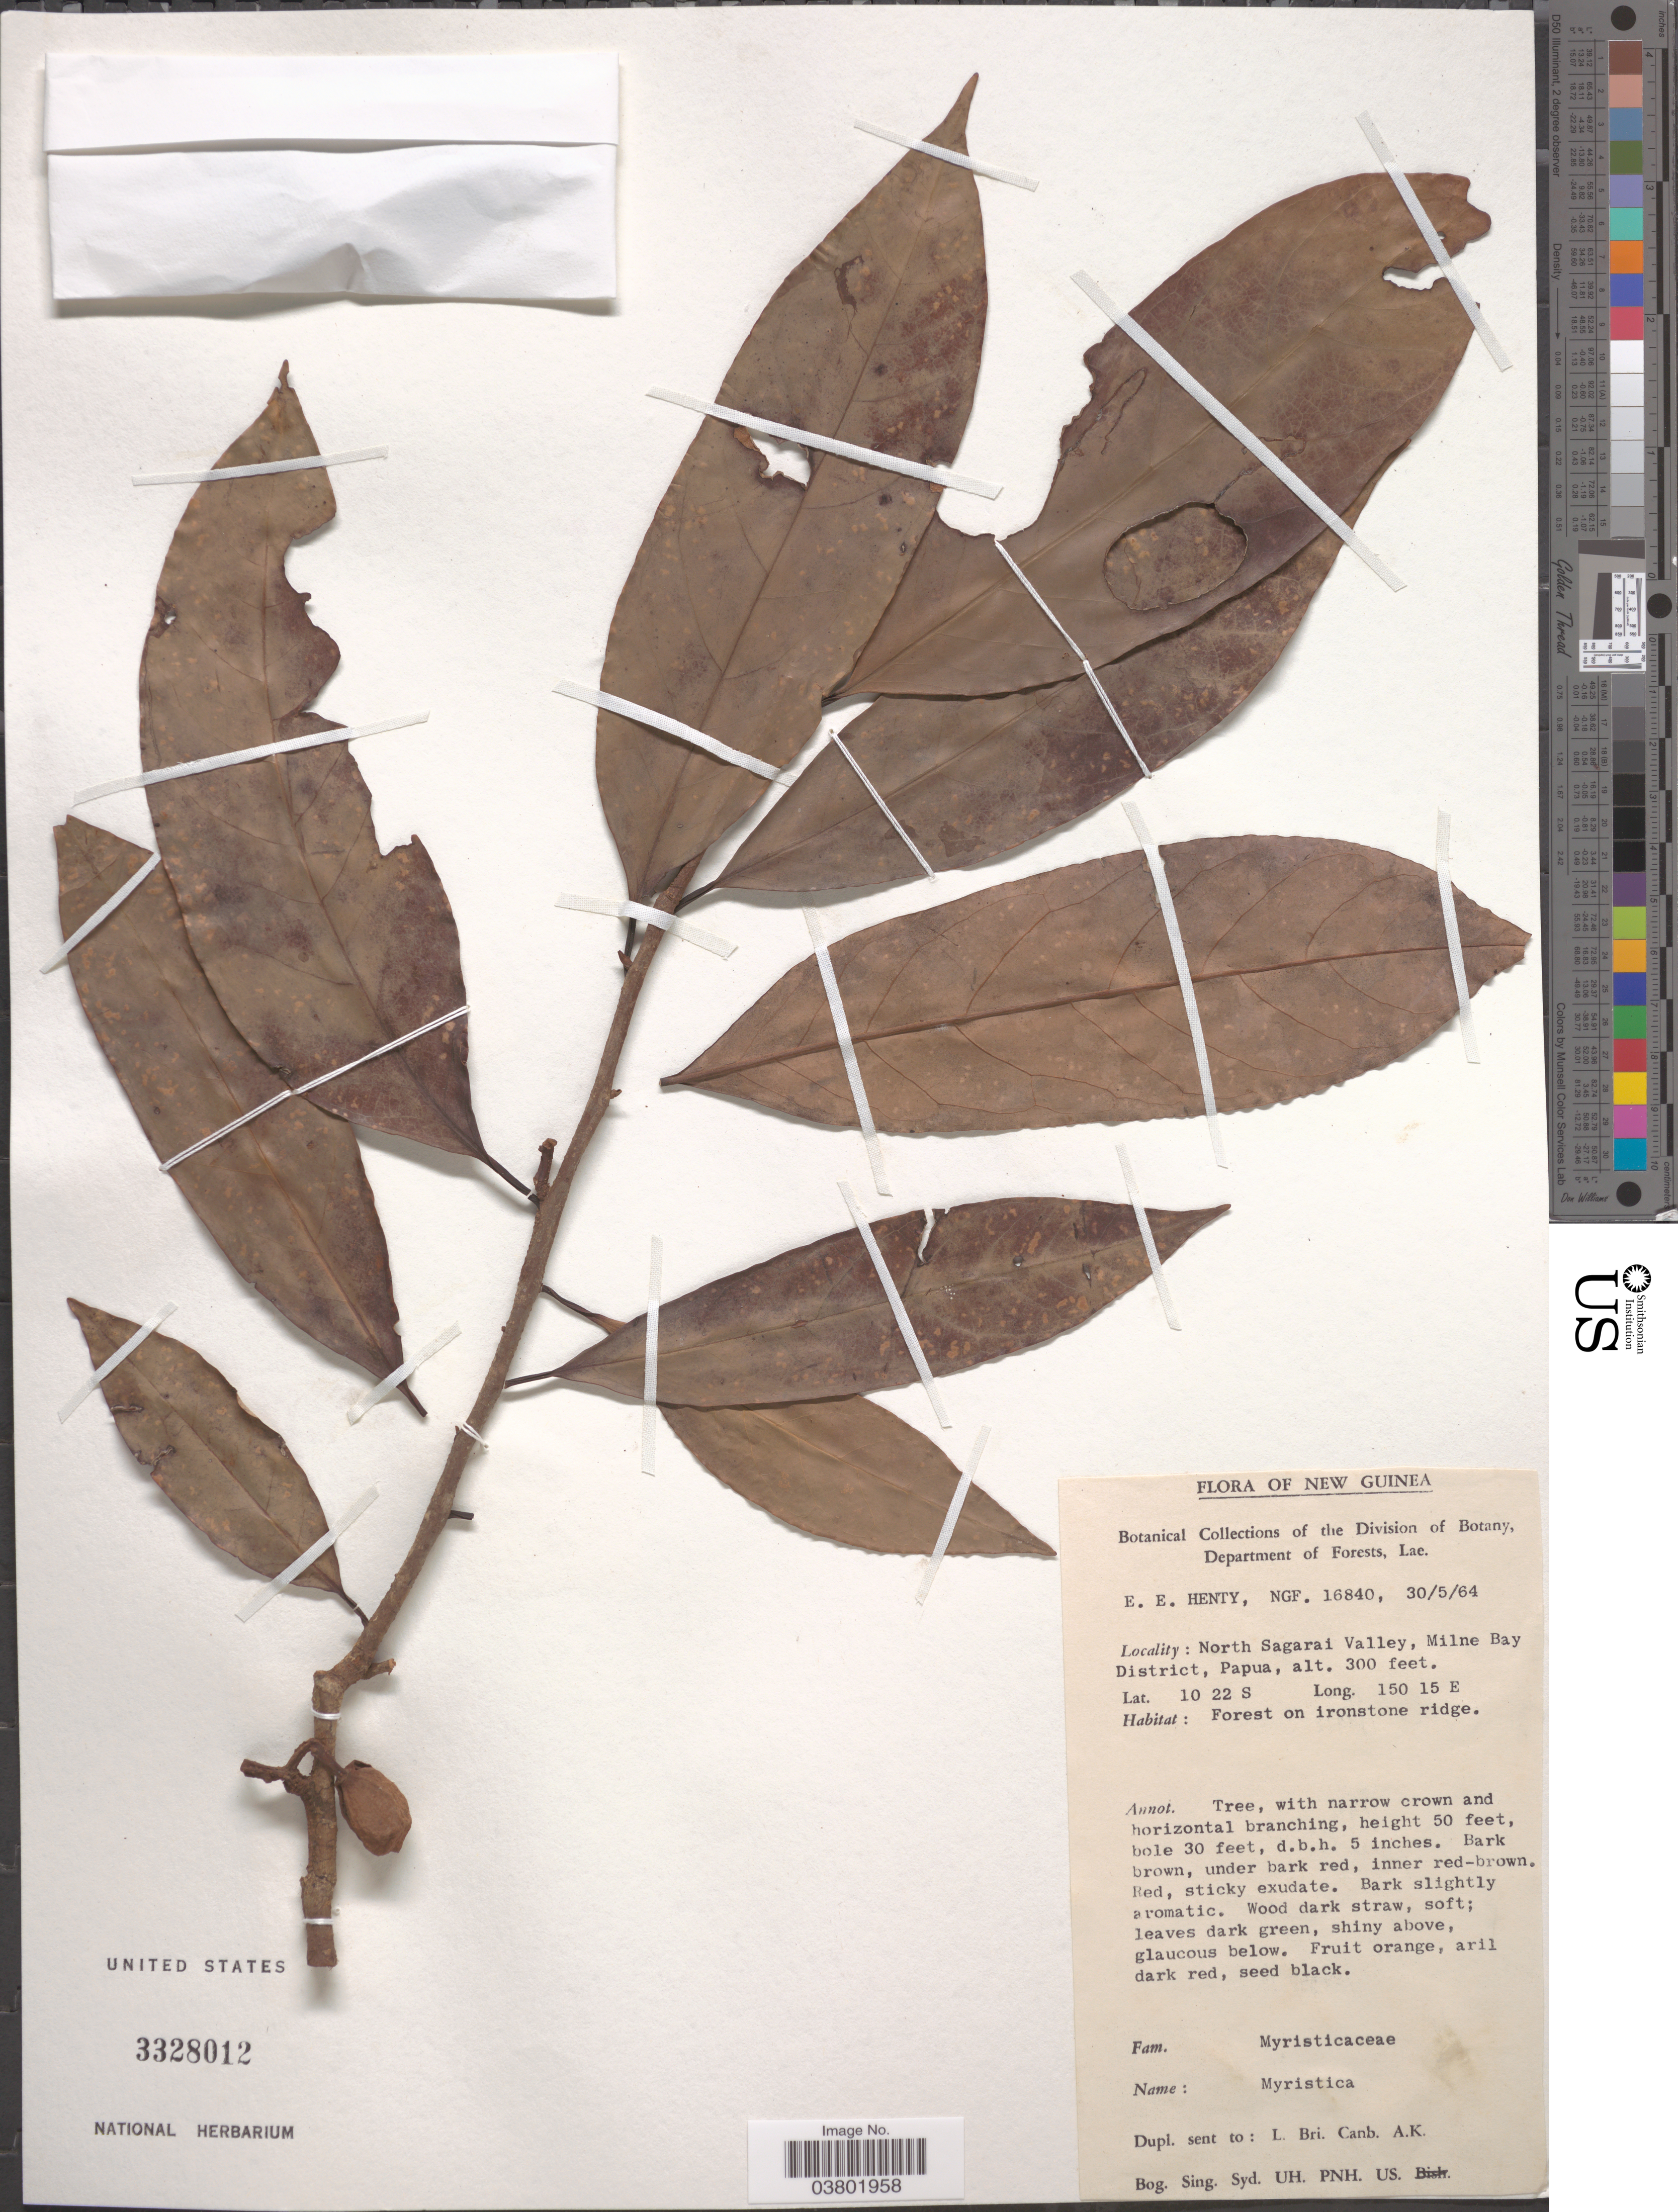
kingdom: Plantae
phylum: Tracheophyta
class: Magnoliopsida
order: Magnoliales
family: Myristicaceae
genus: Myristica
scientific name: Myristica sp.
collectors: E. Henty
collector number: NGF 16840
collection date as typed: Transcribed d/m/y: 30/5/64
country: Papua New Guinea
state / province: Milne Bay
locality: New Guinea. North Sagarai Valley, Milne Bay District, Papua.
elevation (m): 91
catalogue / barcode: US 3328012